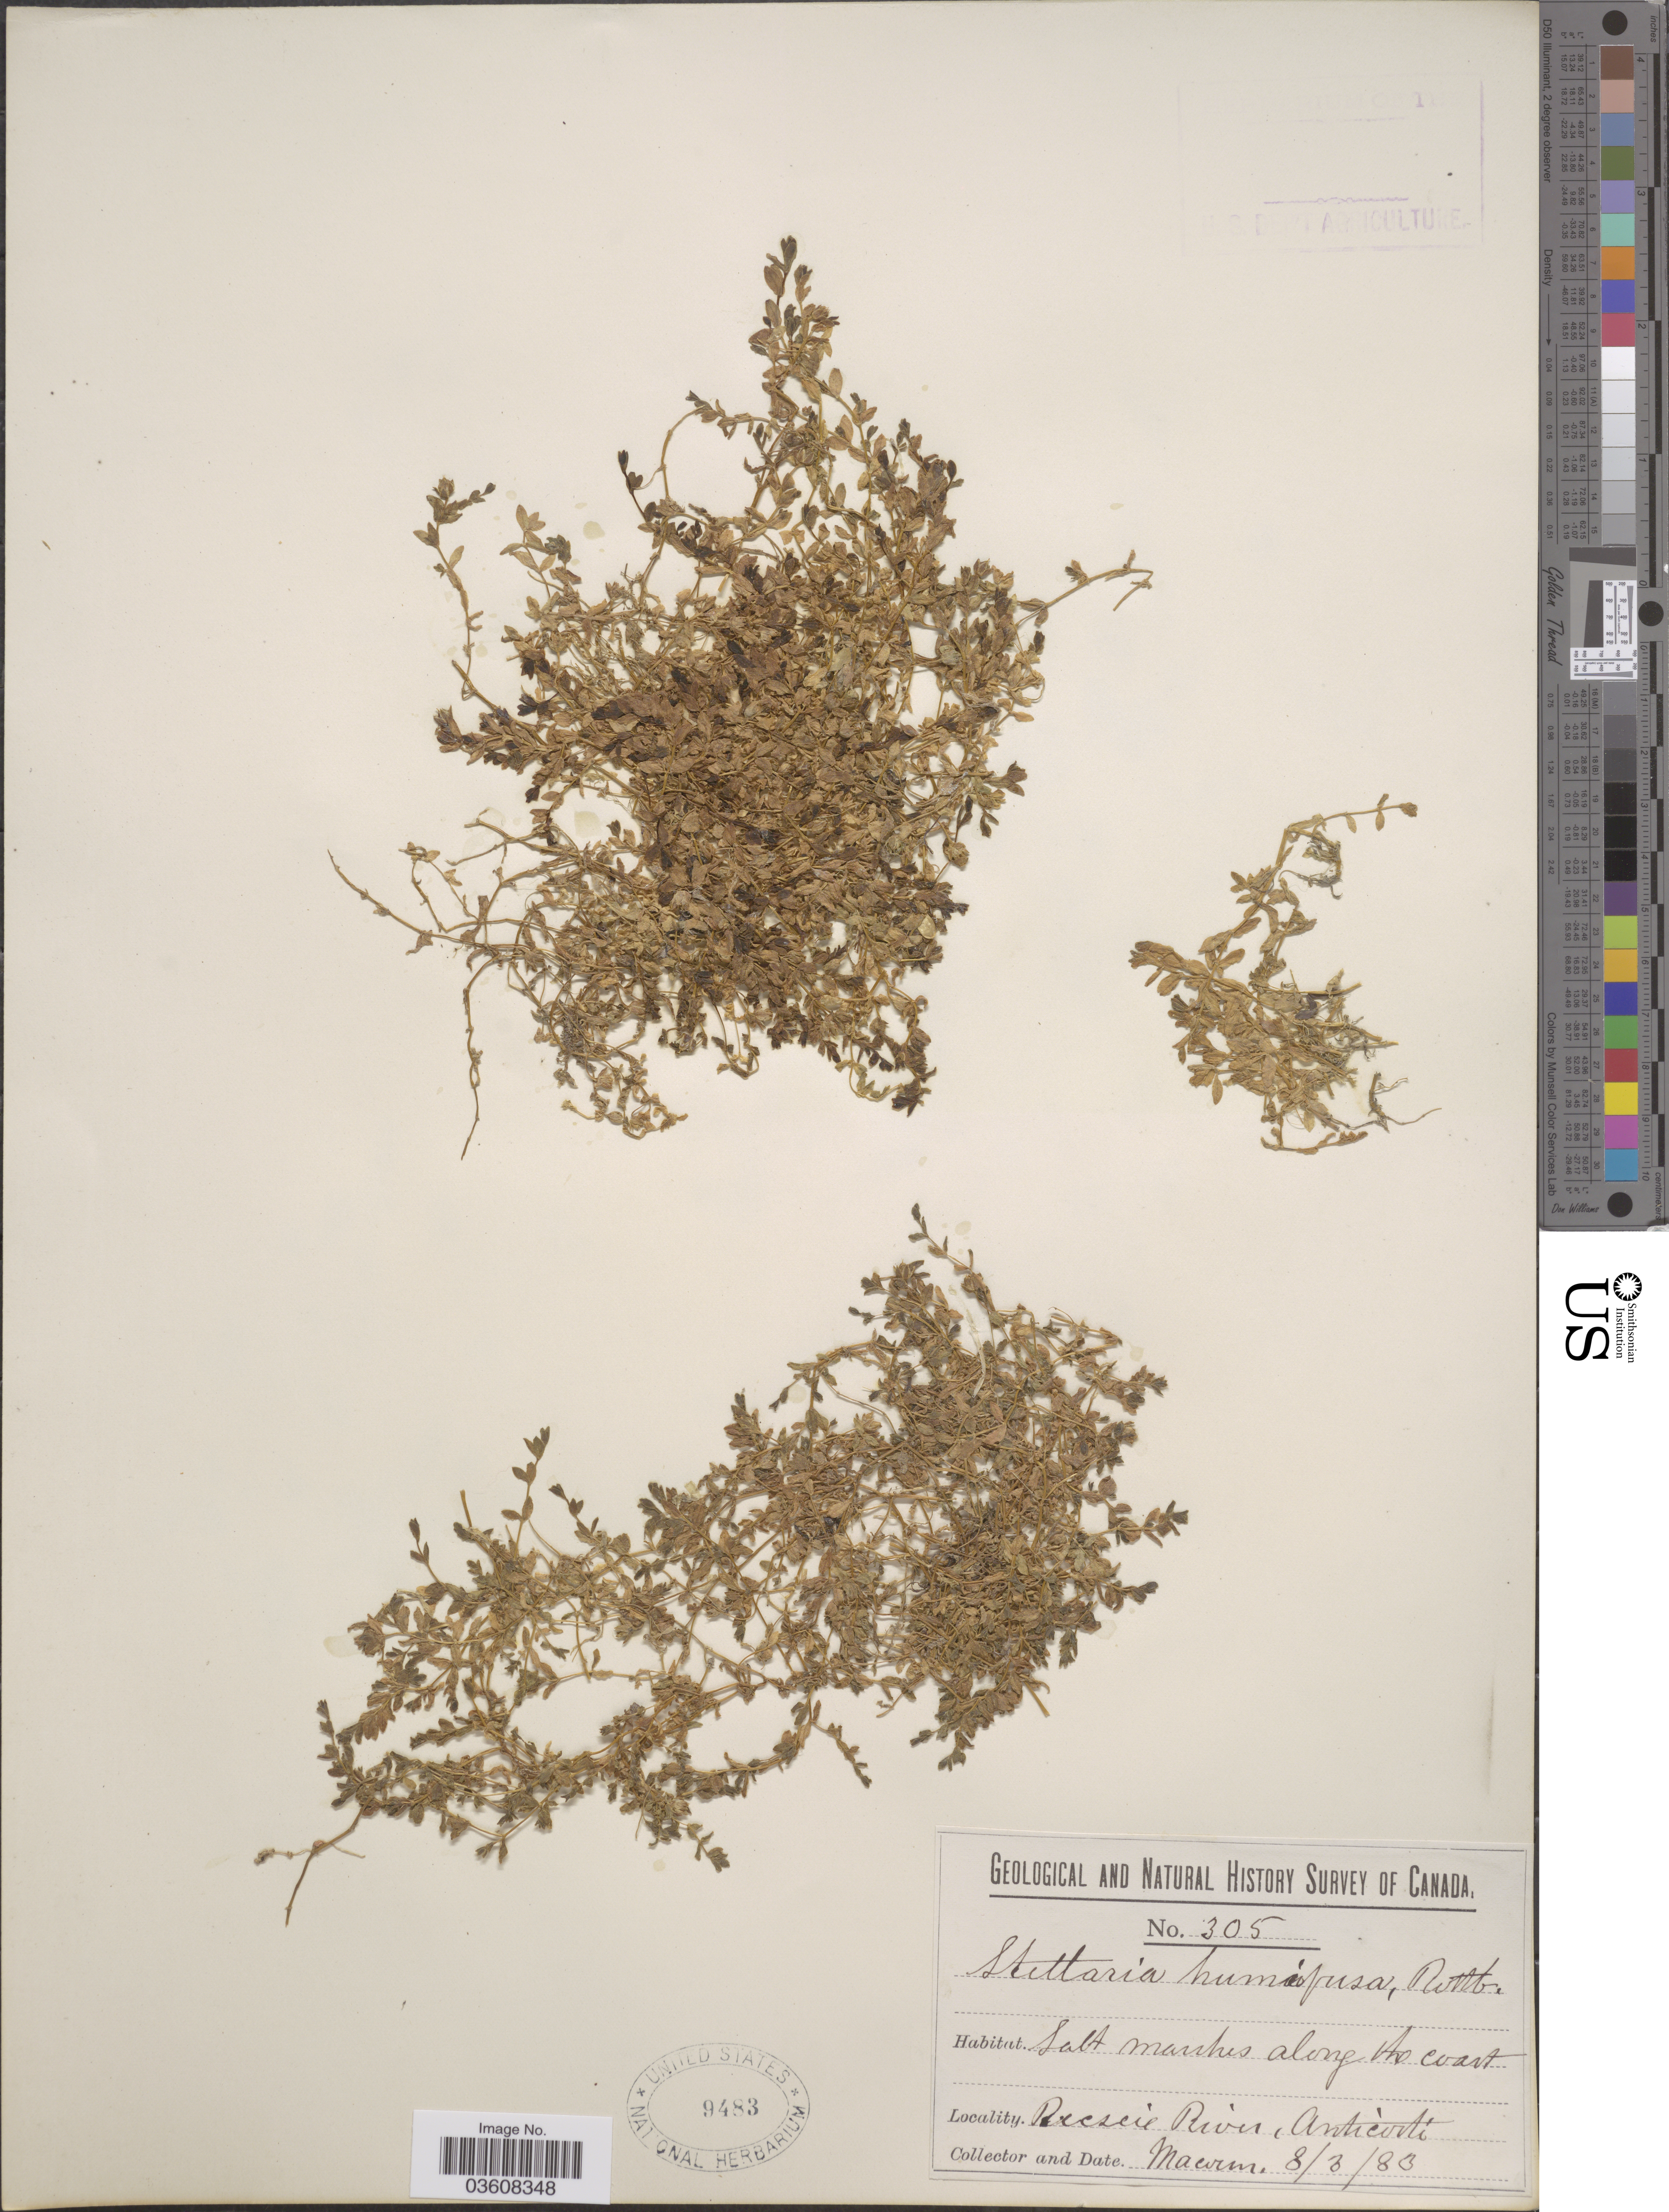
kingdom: Plantae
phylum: Tracheophyta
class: Magnoliopsida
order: Caryophyllales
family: Caryophyllaceae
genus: Stellaria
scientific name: Stellaria humifusa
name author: Rottb.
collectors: -- Macoun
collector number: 305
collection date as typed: Transcribed d/m/y: 8/3/83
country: Canada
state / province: Quebec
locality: Salt marshes along the coast. Becscie River, Anticosti.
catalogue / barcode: US 9483